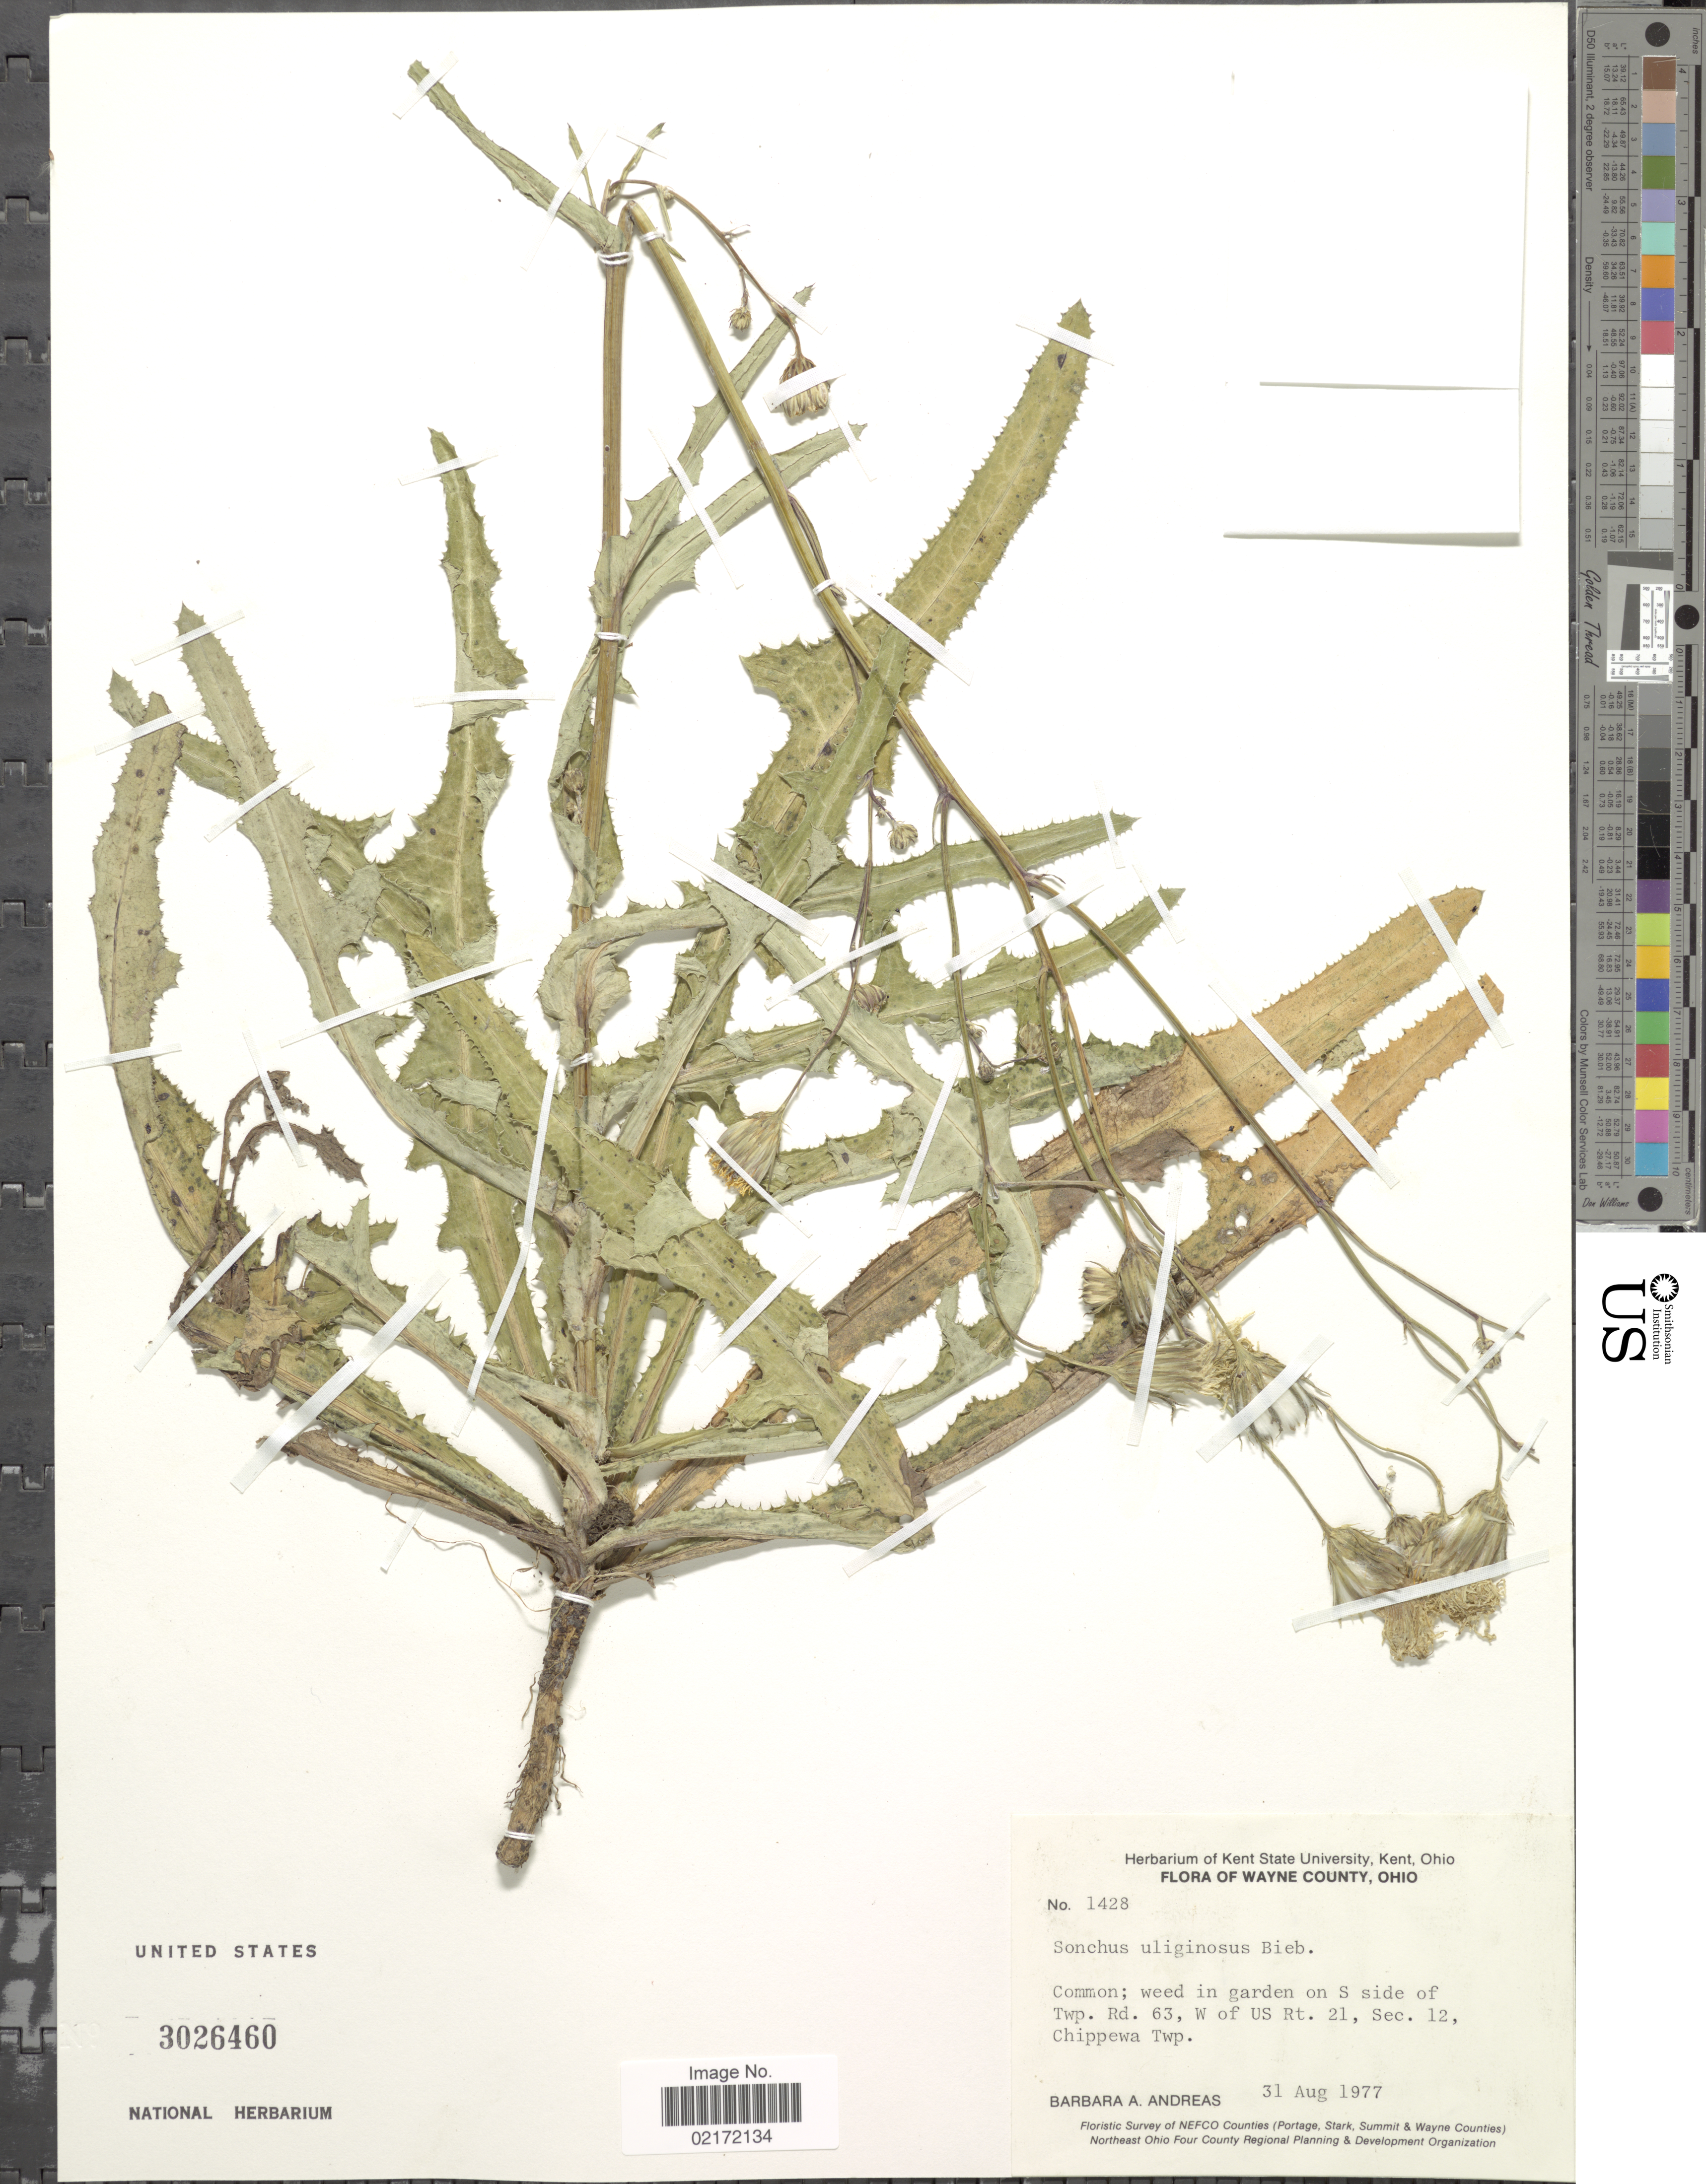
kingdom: Plantae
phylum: Tracheophyta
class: Magnoliopsida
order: Asterales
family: Asteraceae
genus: Sonchus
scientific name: Sonchus sp.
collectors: B. A. Andreas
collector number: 1428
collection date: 1977-08-31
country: United States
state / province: Ohio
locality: Wayne County, Ohio. Common; weed in garden on S side of Twp. Rd. 63, W of US Rt. 21, Sec. 12, Chippewa Twp.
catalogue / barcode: US 3026460